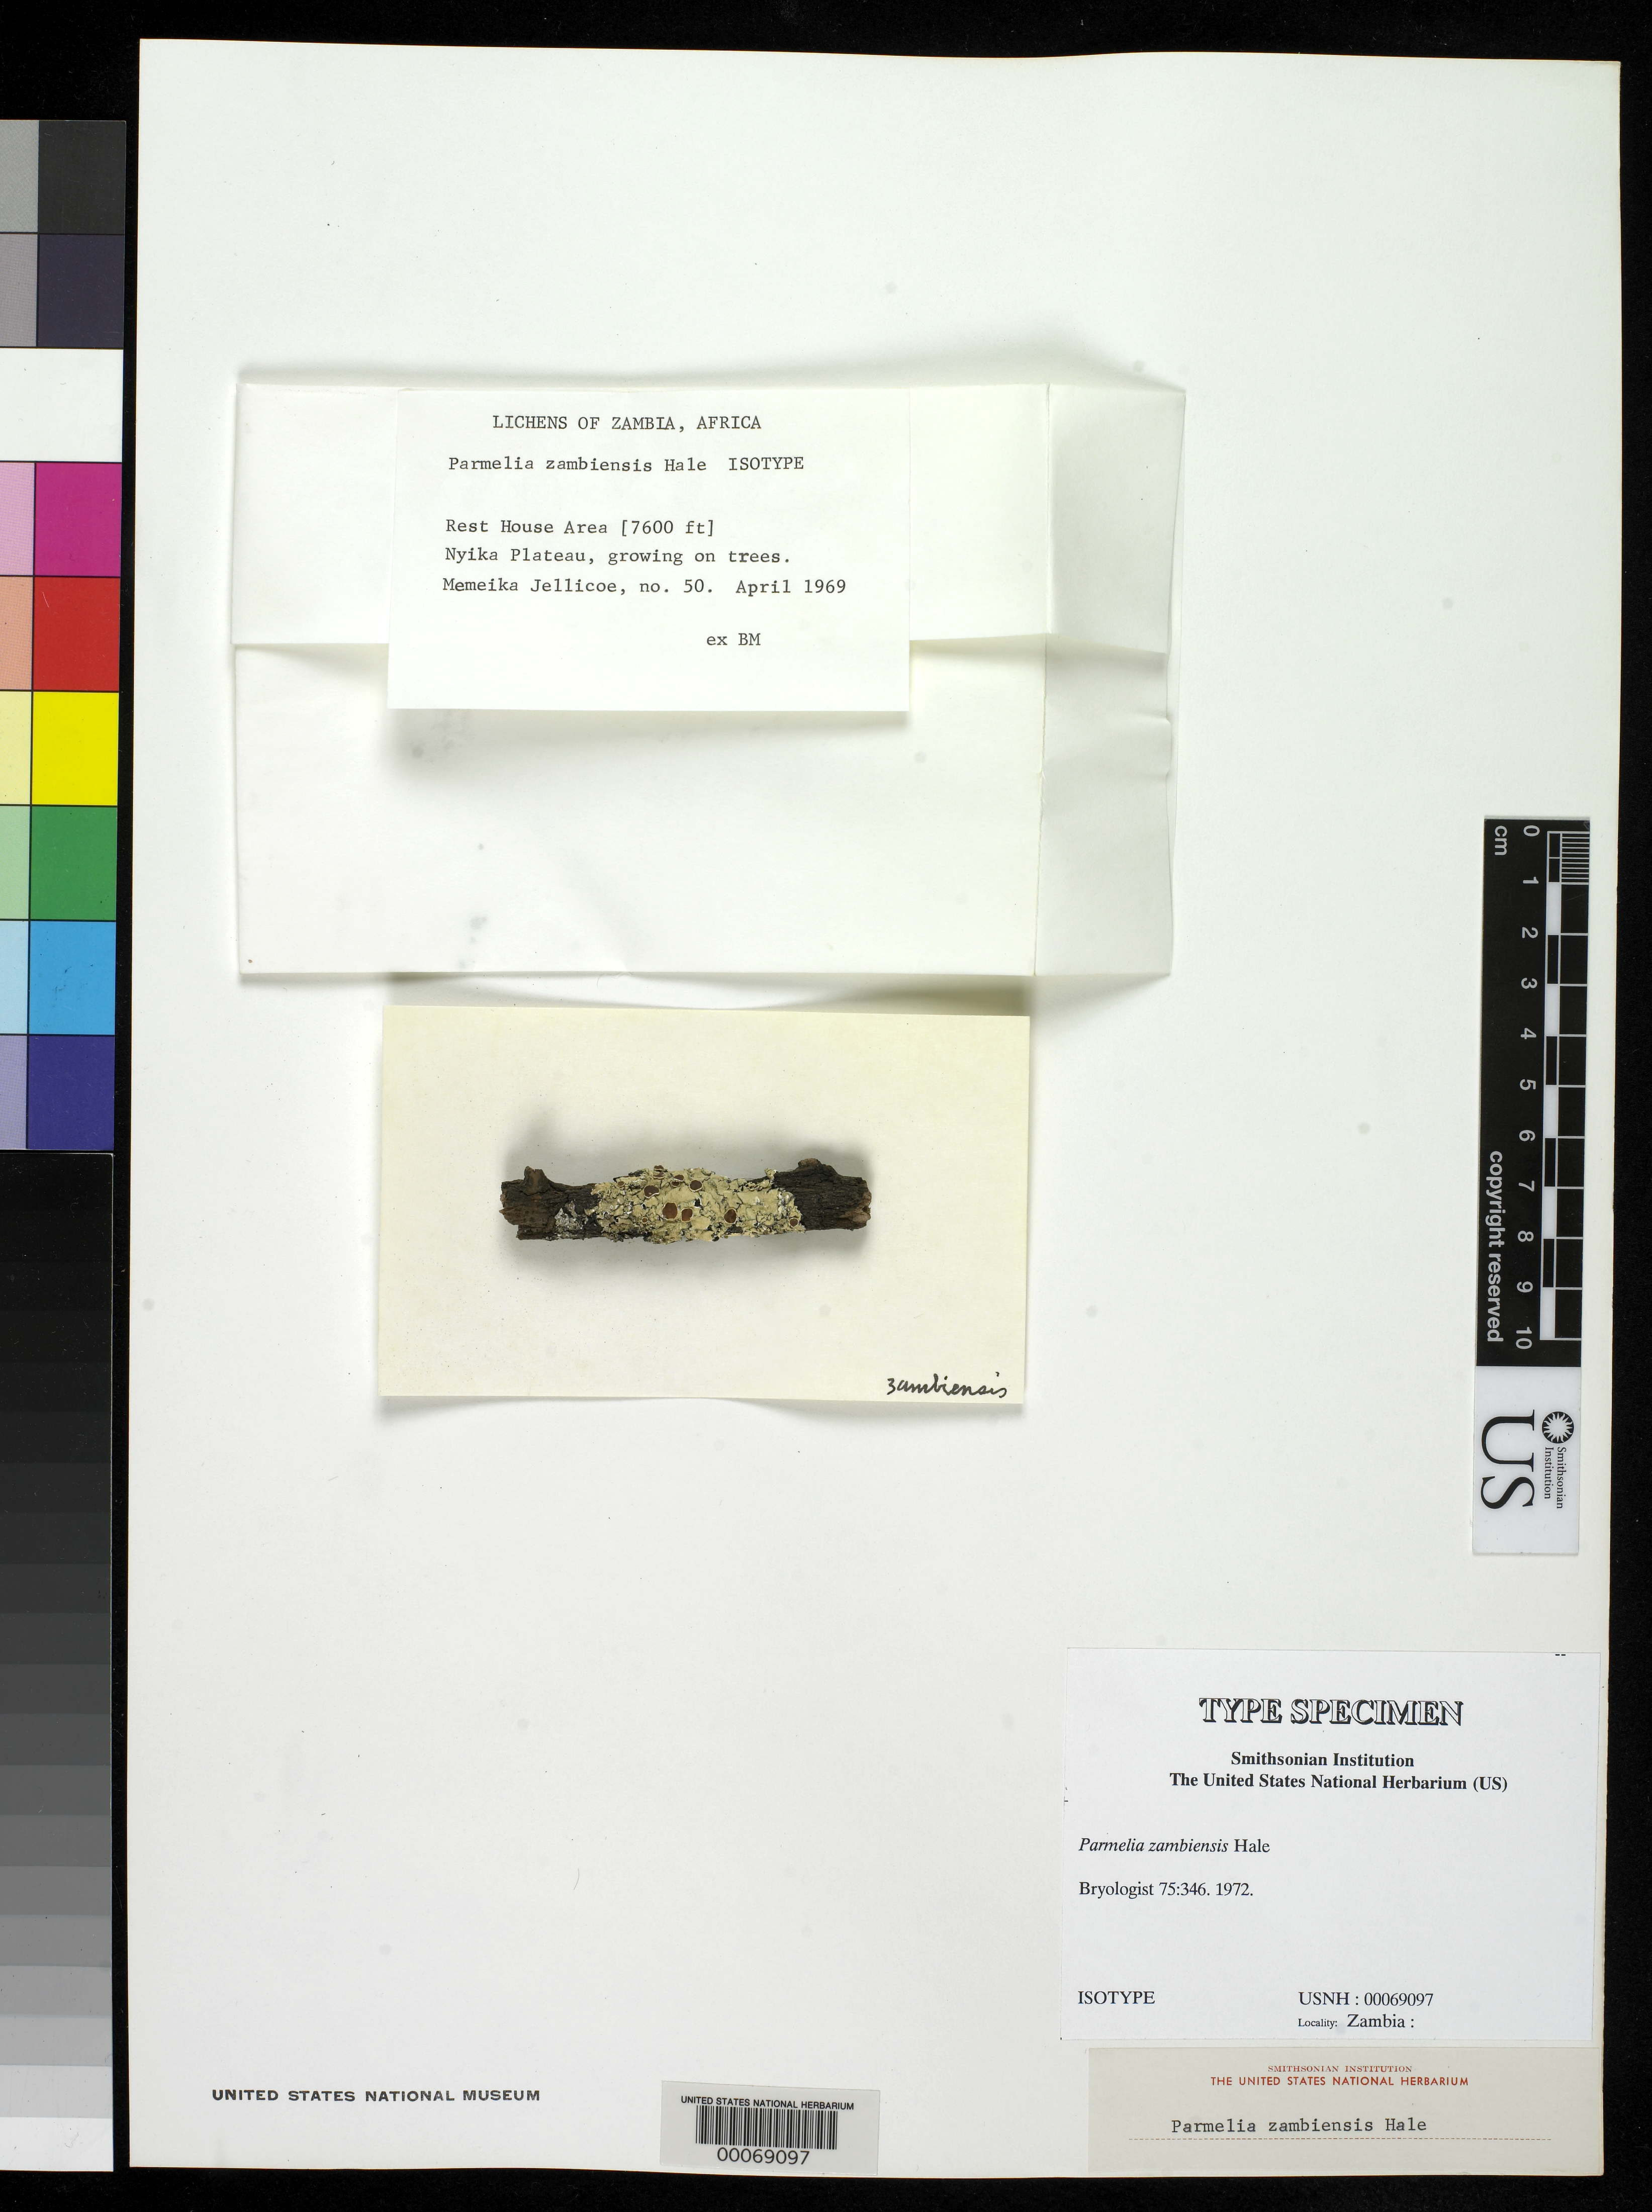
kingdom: Fungi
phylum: Ascomycota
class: Lecanoromycetes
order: Lecanorales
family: Parmeliaceae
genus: Parmelia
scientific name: Parmelia zambiensis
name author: Hale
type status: Isotype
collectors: M. Jellicoe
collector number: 50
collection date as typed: Apr 1969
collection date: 1969-04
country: Zambia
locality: Rest house area, Nyika Plateau; alt. 7600 ft.